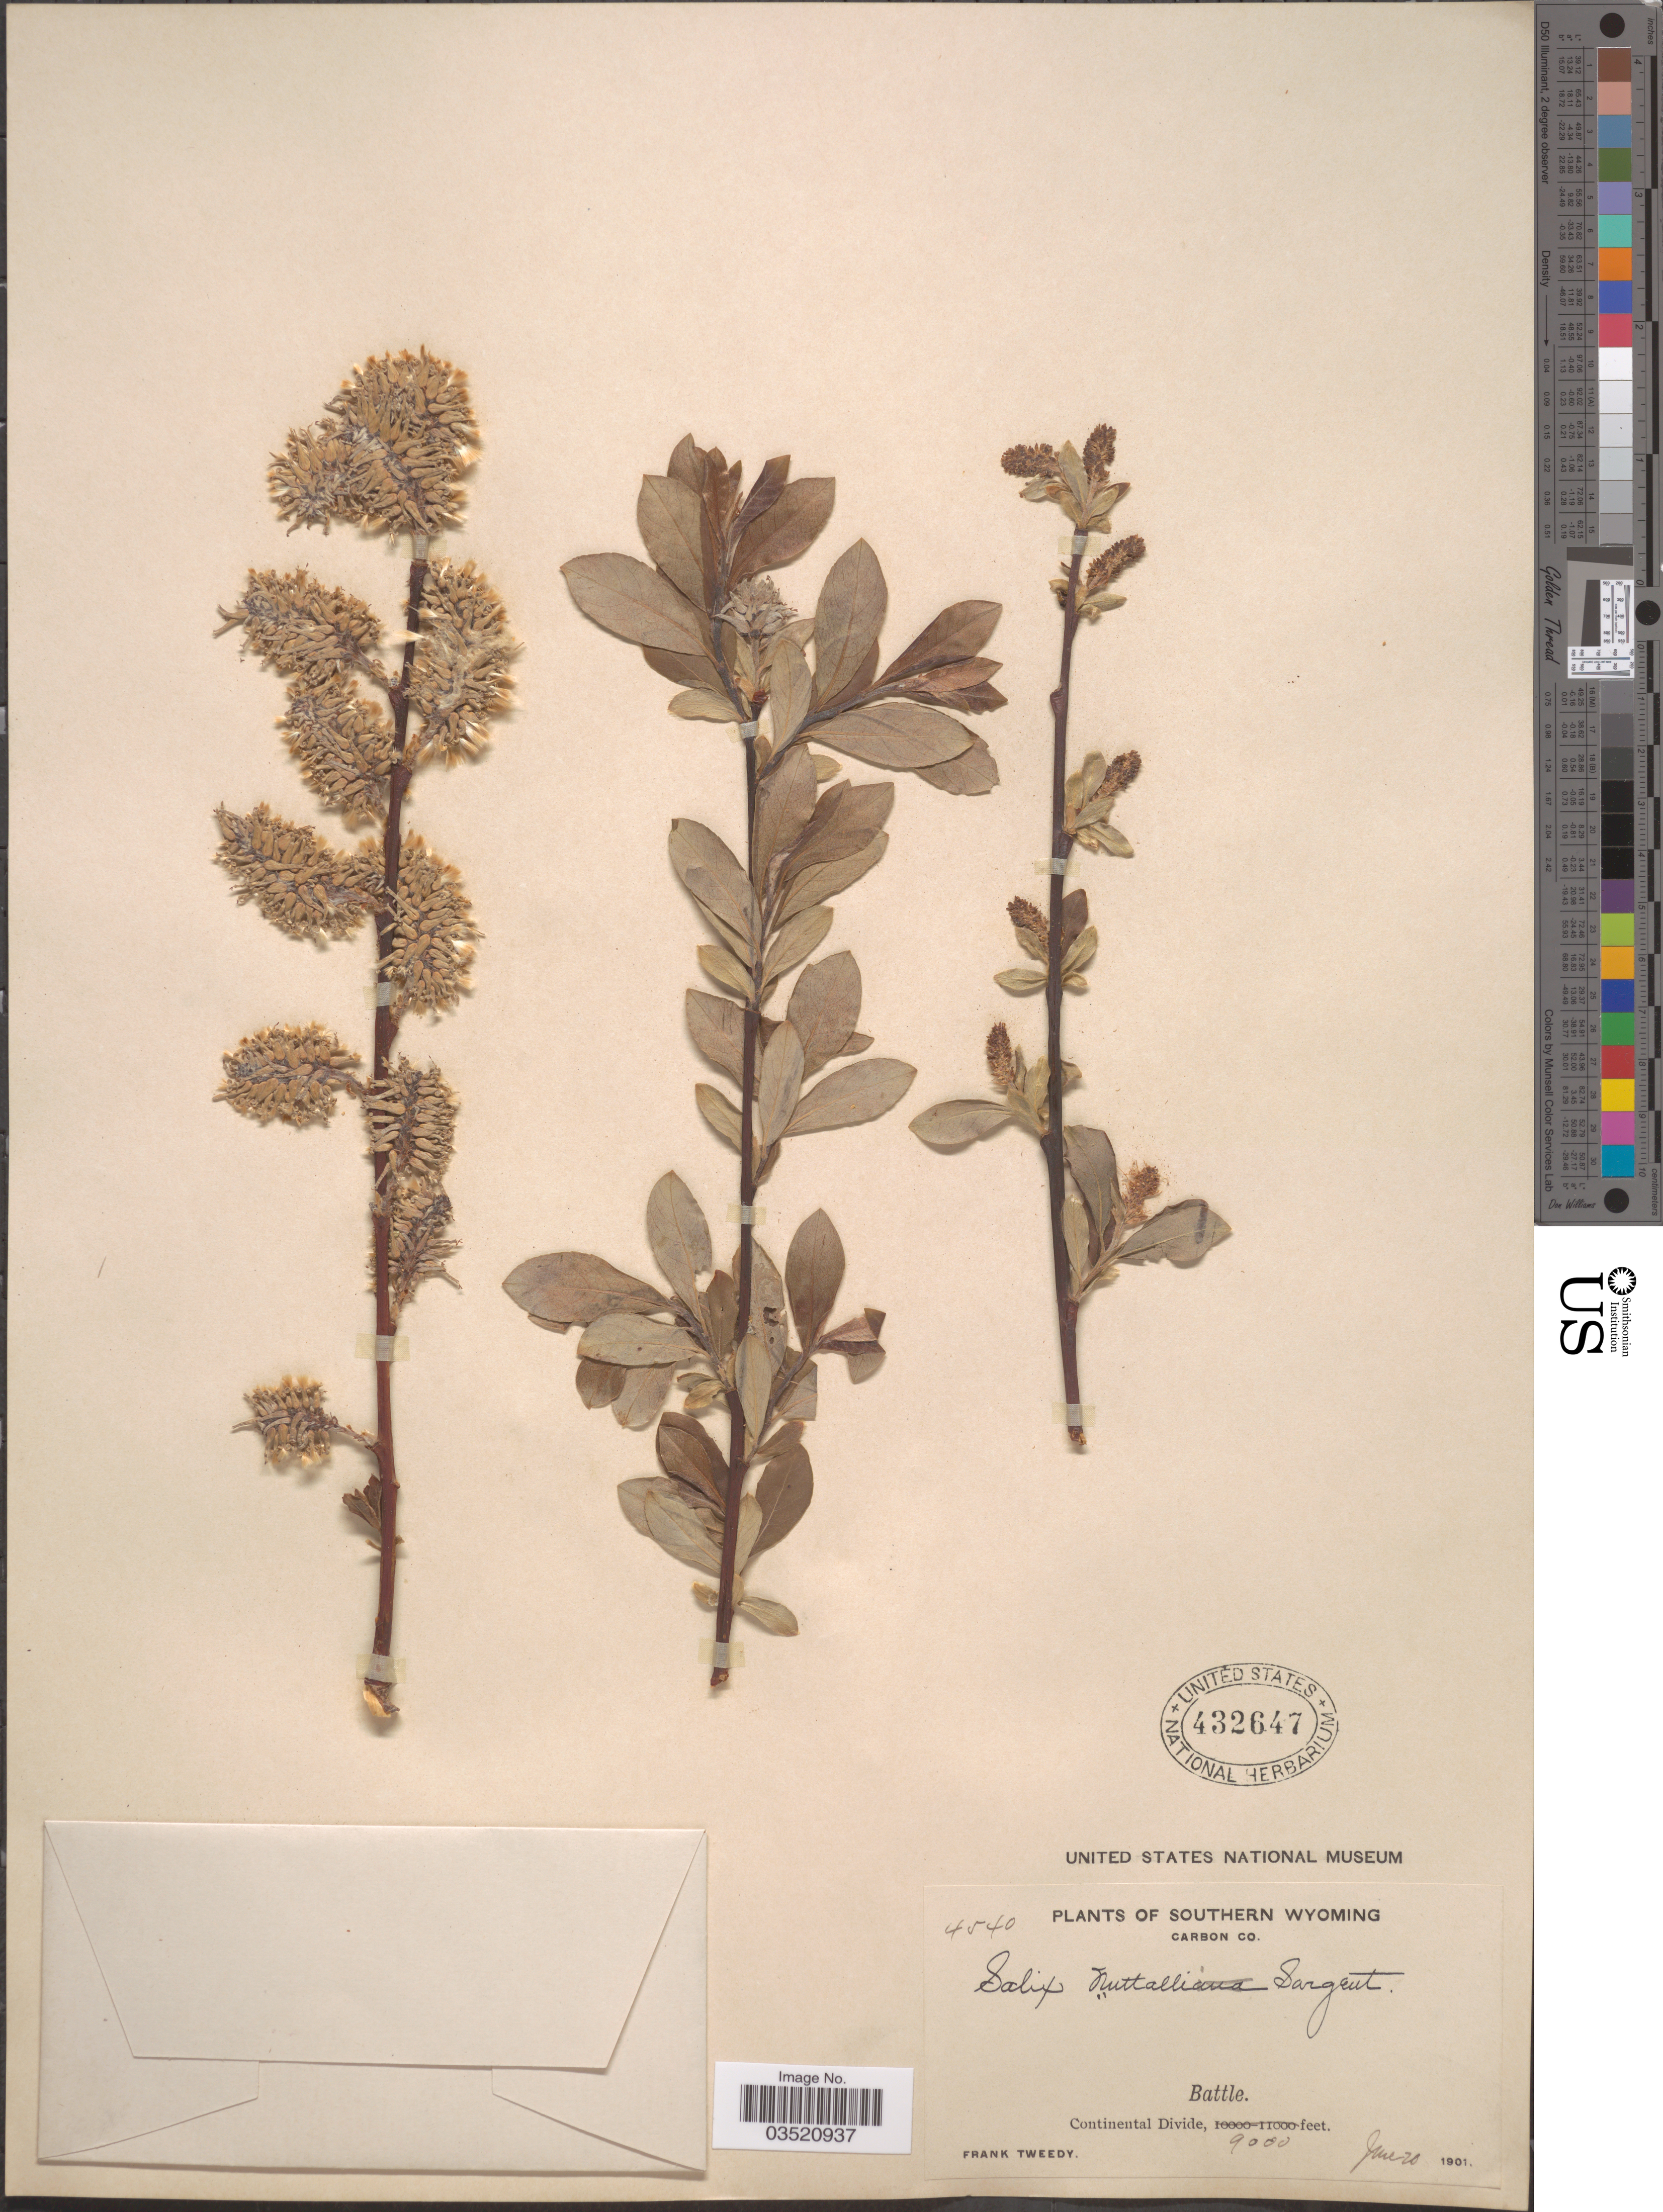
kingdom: Plantae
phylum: Tracheophyta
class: Magnoliopsida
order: Malpighiales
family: Salicaceae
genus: Salix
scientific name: Salix scouleriana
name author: Barratt ex Hook.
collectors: F. Tweedy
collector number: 4540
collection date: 1901-06-20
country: United States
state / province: Wyoming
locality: Southern Wyoming. Carbon Co. Battle. Contintental Divide.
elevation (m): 2743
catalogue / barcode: US 432647